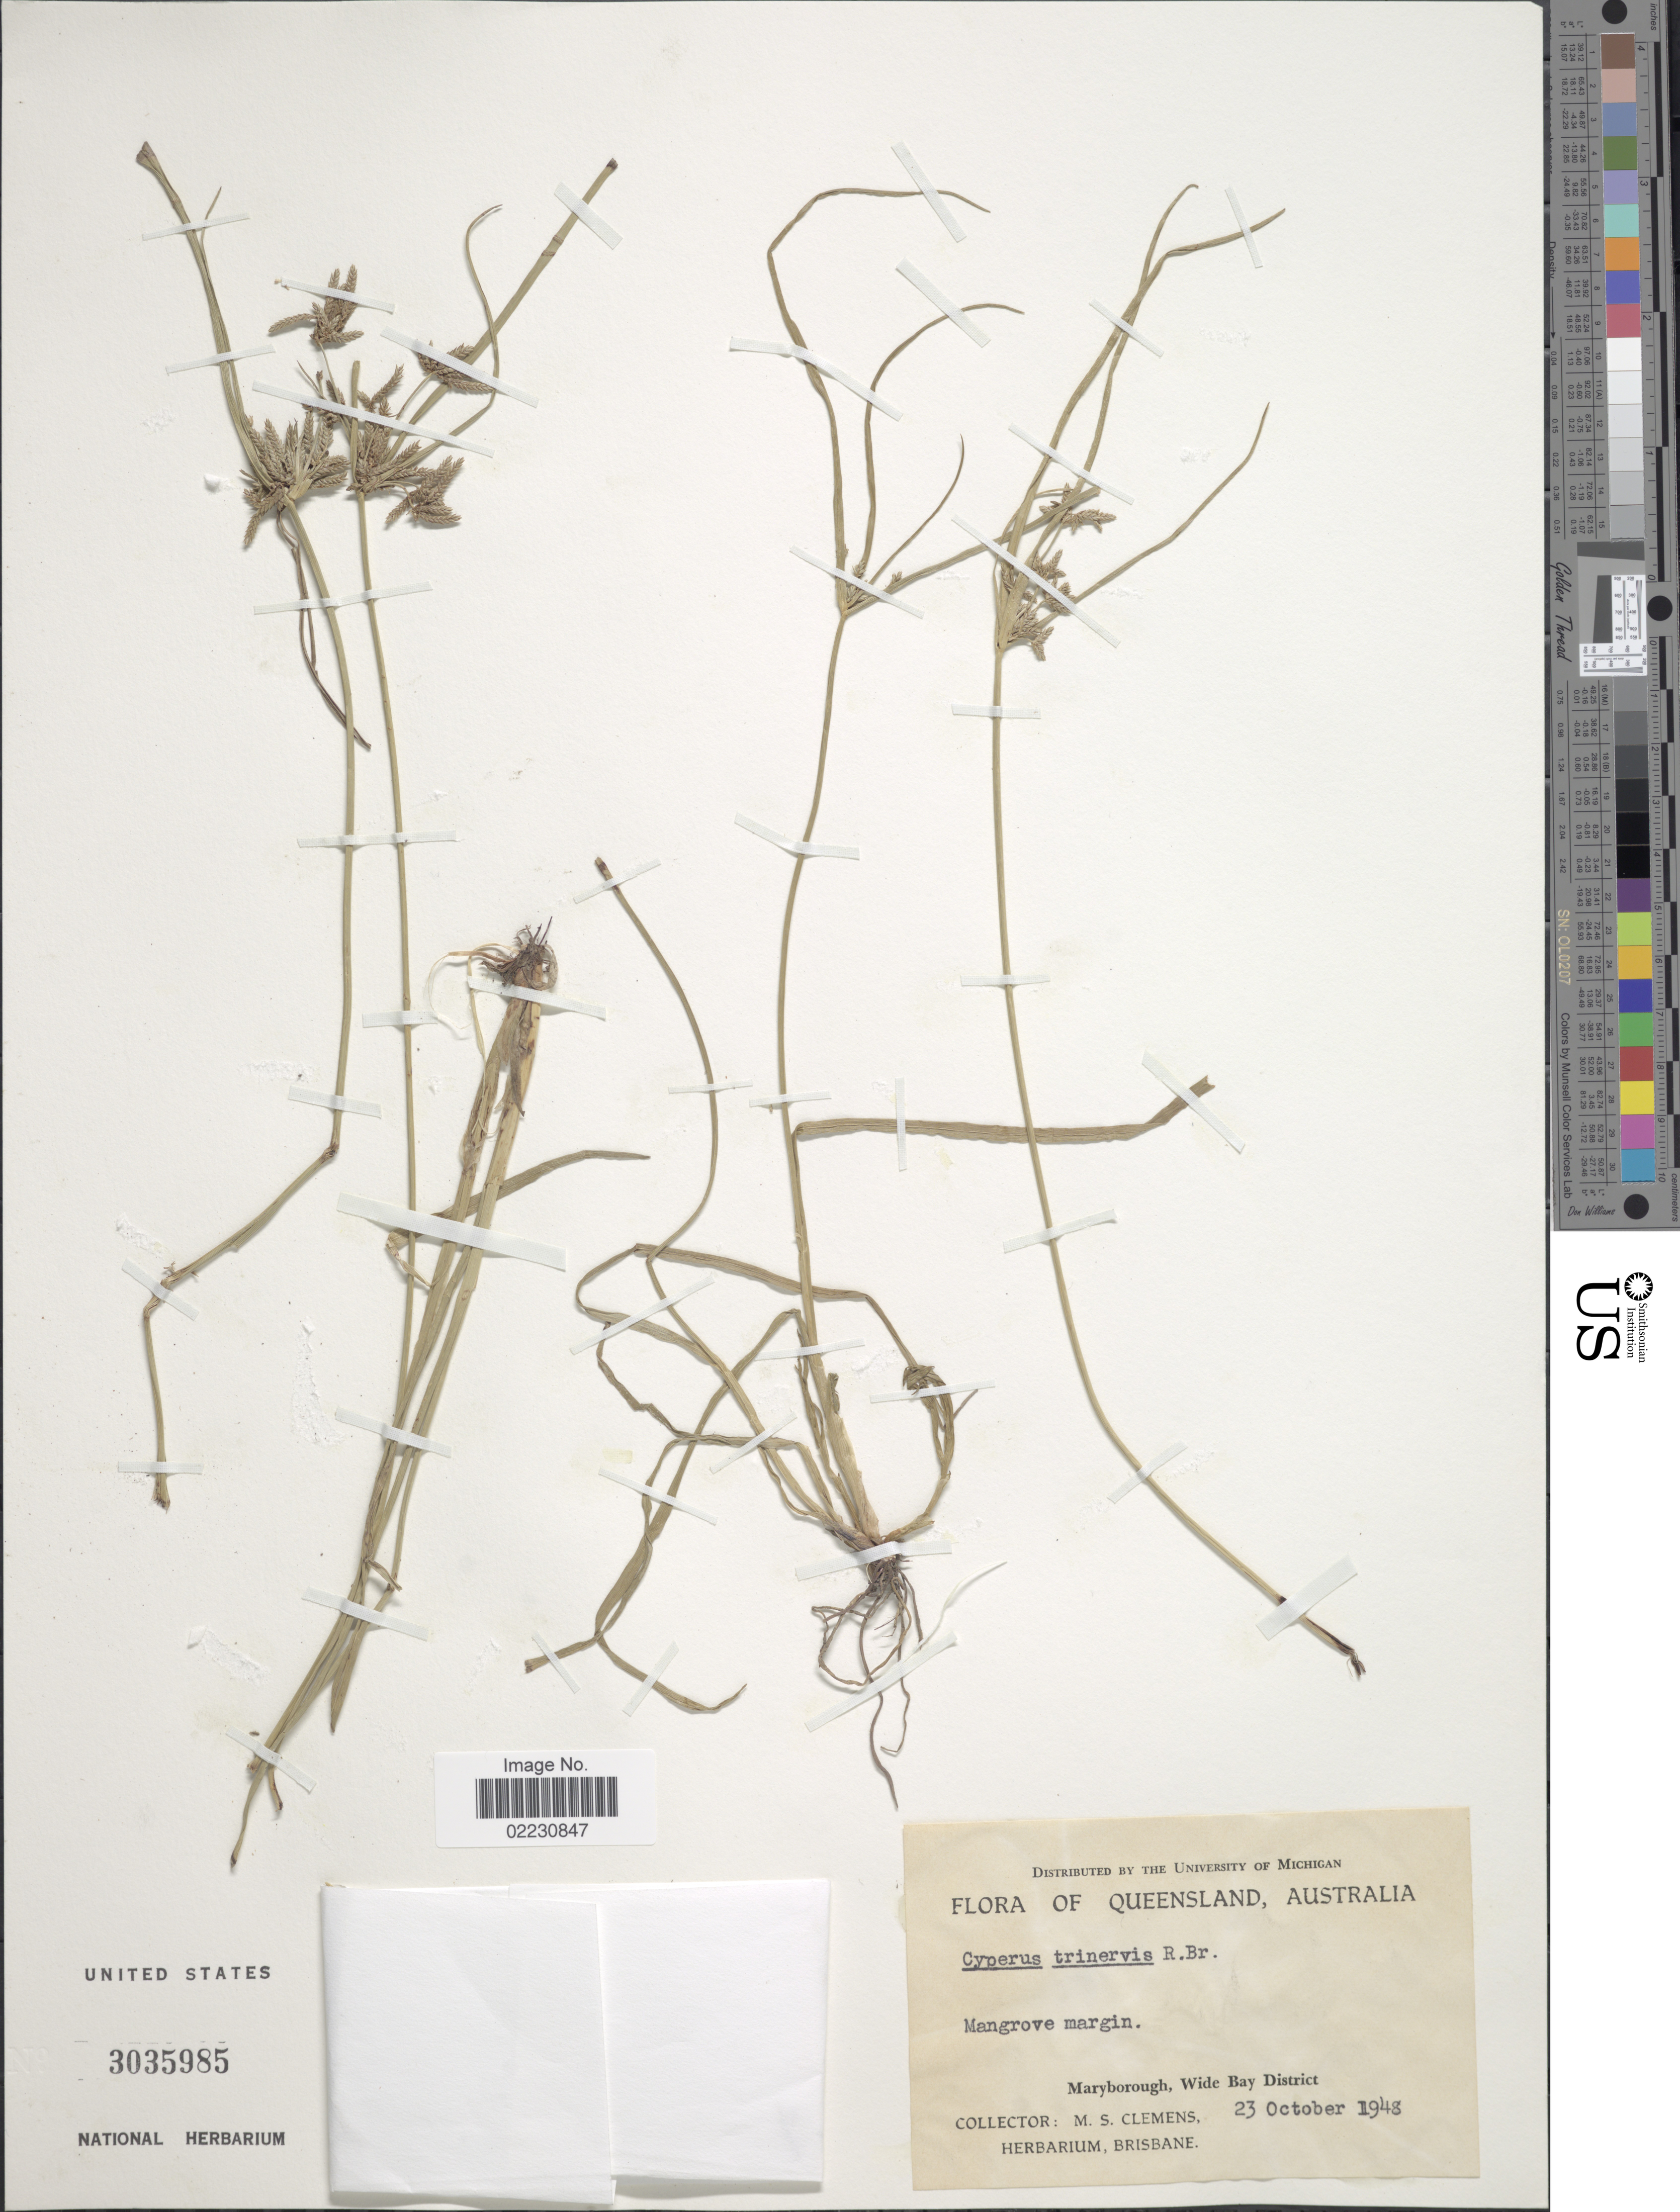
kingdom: Plantae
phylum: Tracheophyta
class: Liliopsida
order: Poales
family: Cyperaceae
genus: Cyperus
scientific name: Cyperus trinervis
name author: R. Br.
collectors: M. S. Clemens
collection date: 1948-10-23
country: Australia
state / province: Queensland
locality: Mangrove margin, Maryborough, Wide Bay District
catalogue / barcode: US 3035985